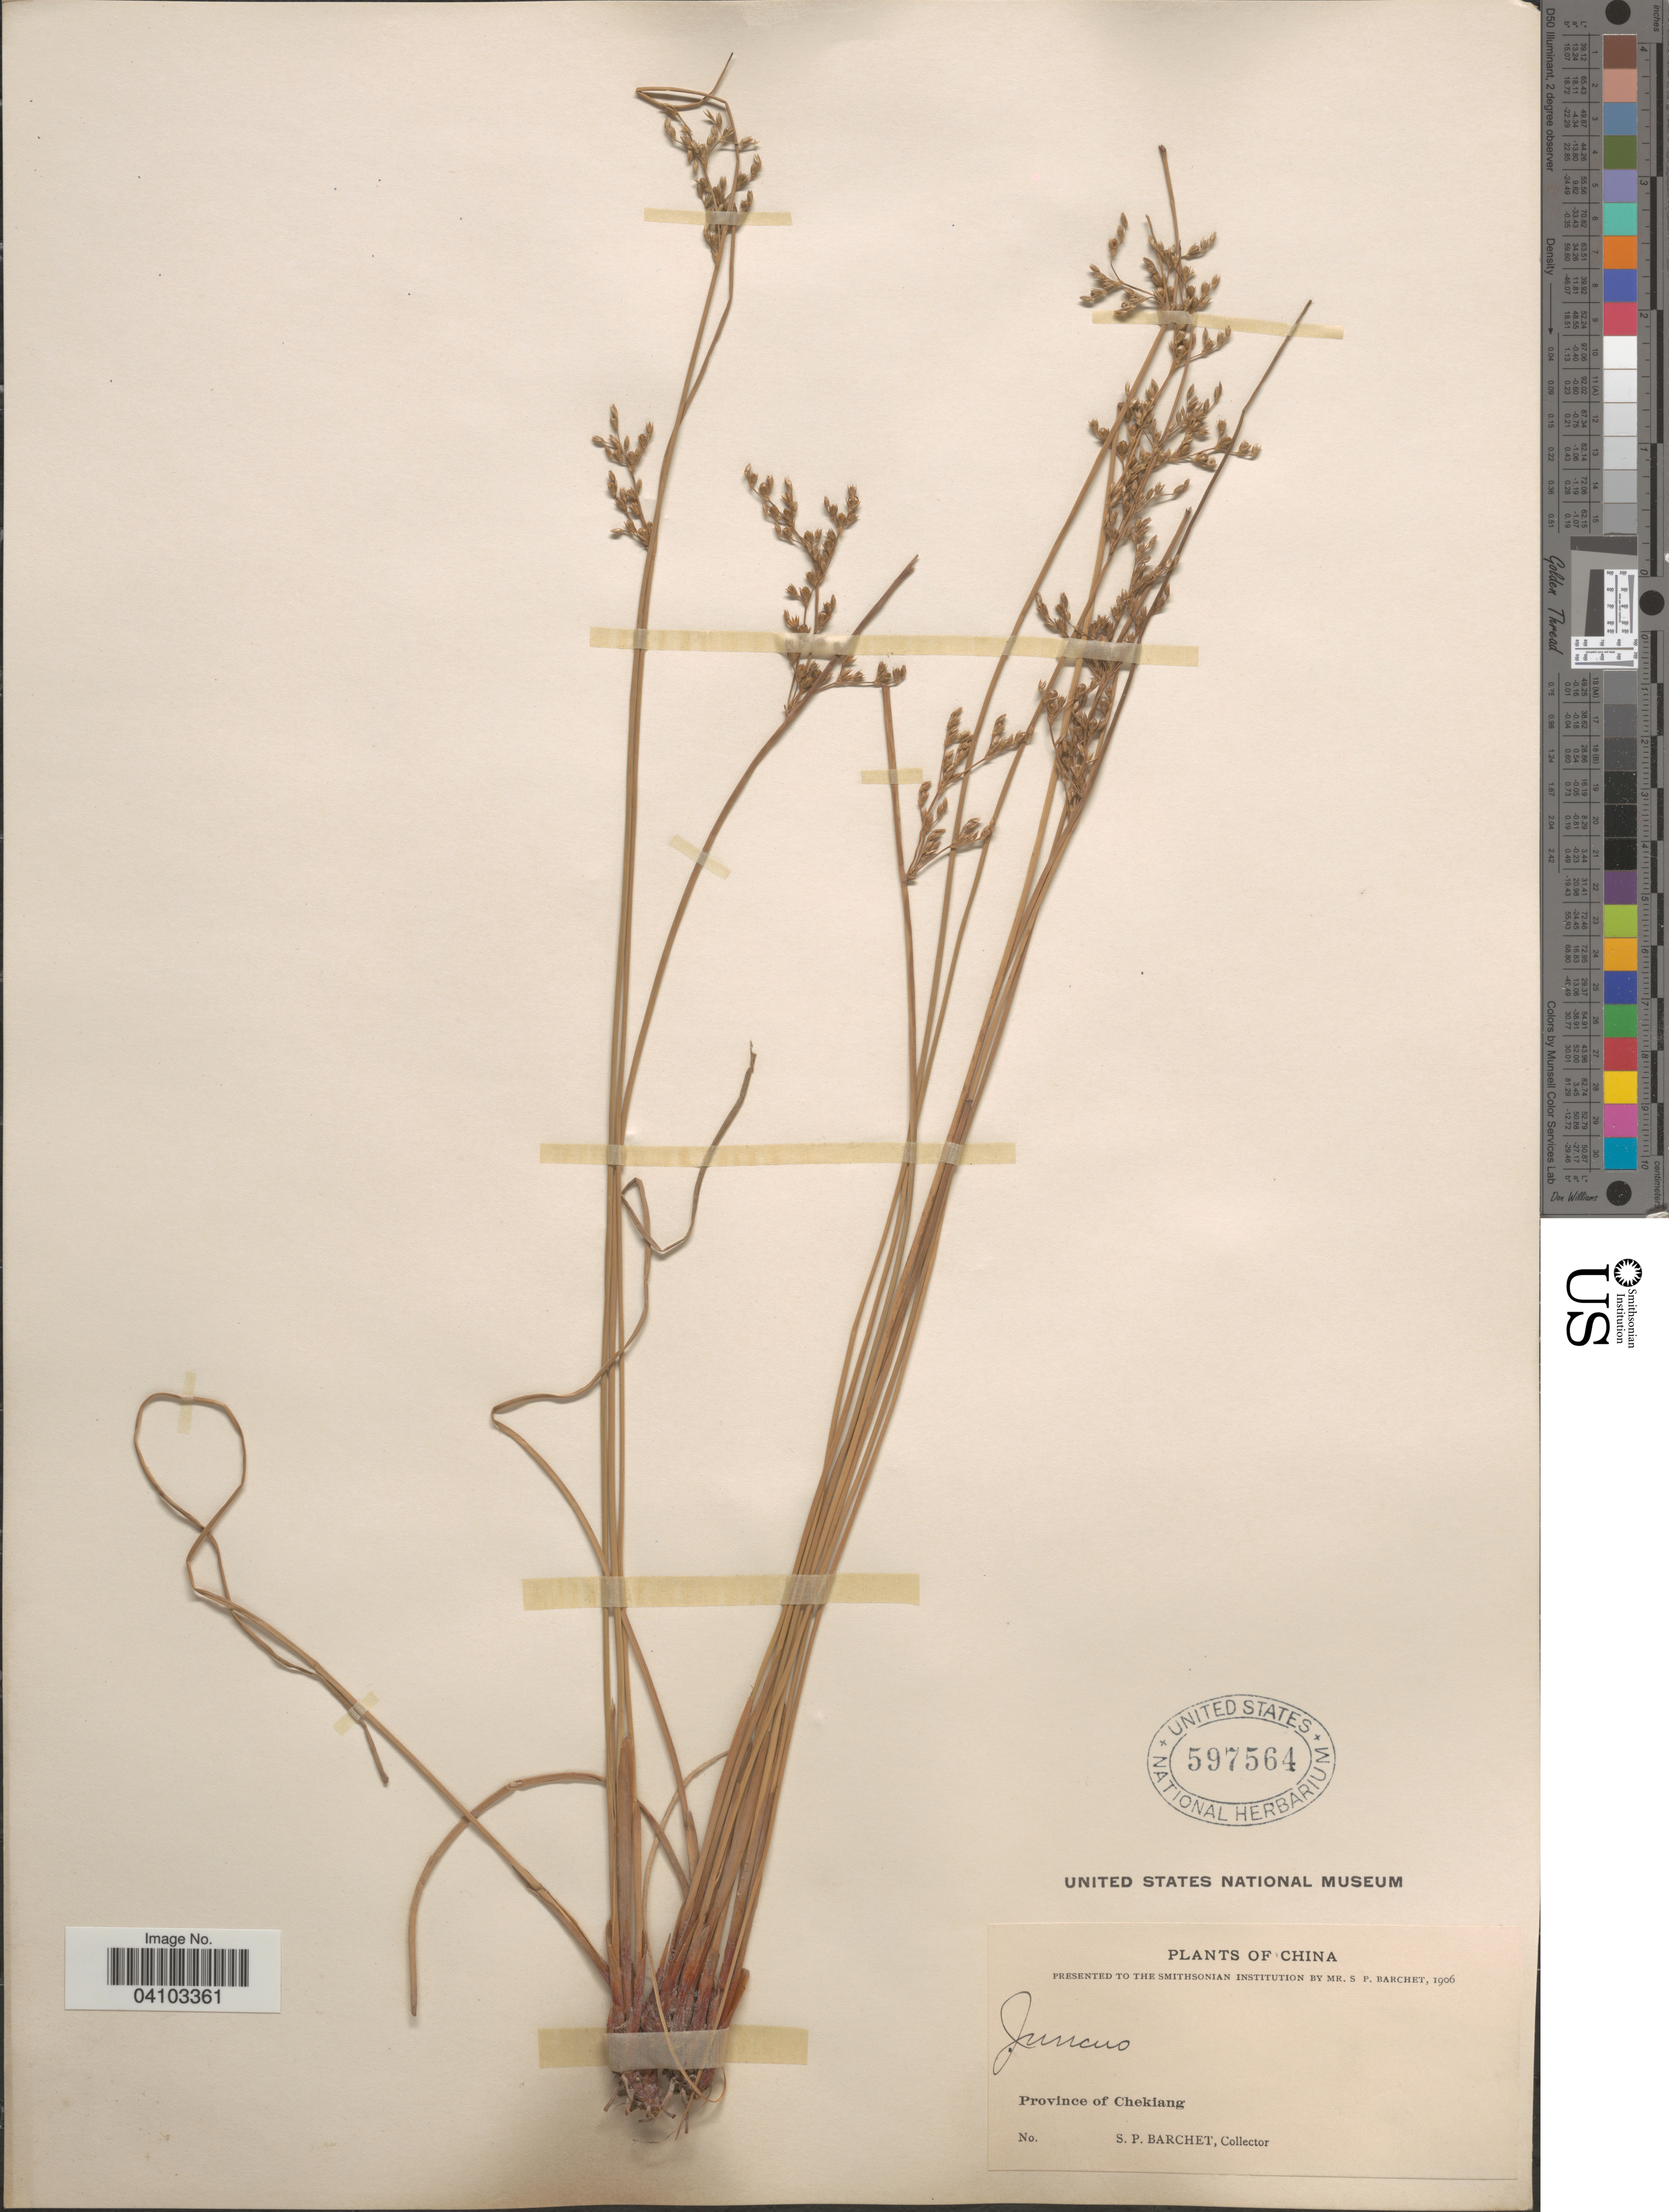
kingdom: Plantae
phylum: Tracheophyta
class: Liliopsida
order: Poales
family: Juncaceae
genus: Juncus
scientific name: Juncus sp.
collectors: S. P. Barchet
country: China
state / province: Zhejiang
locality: Province of Chekiang.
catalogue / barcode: US 597564